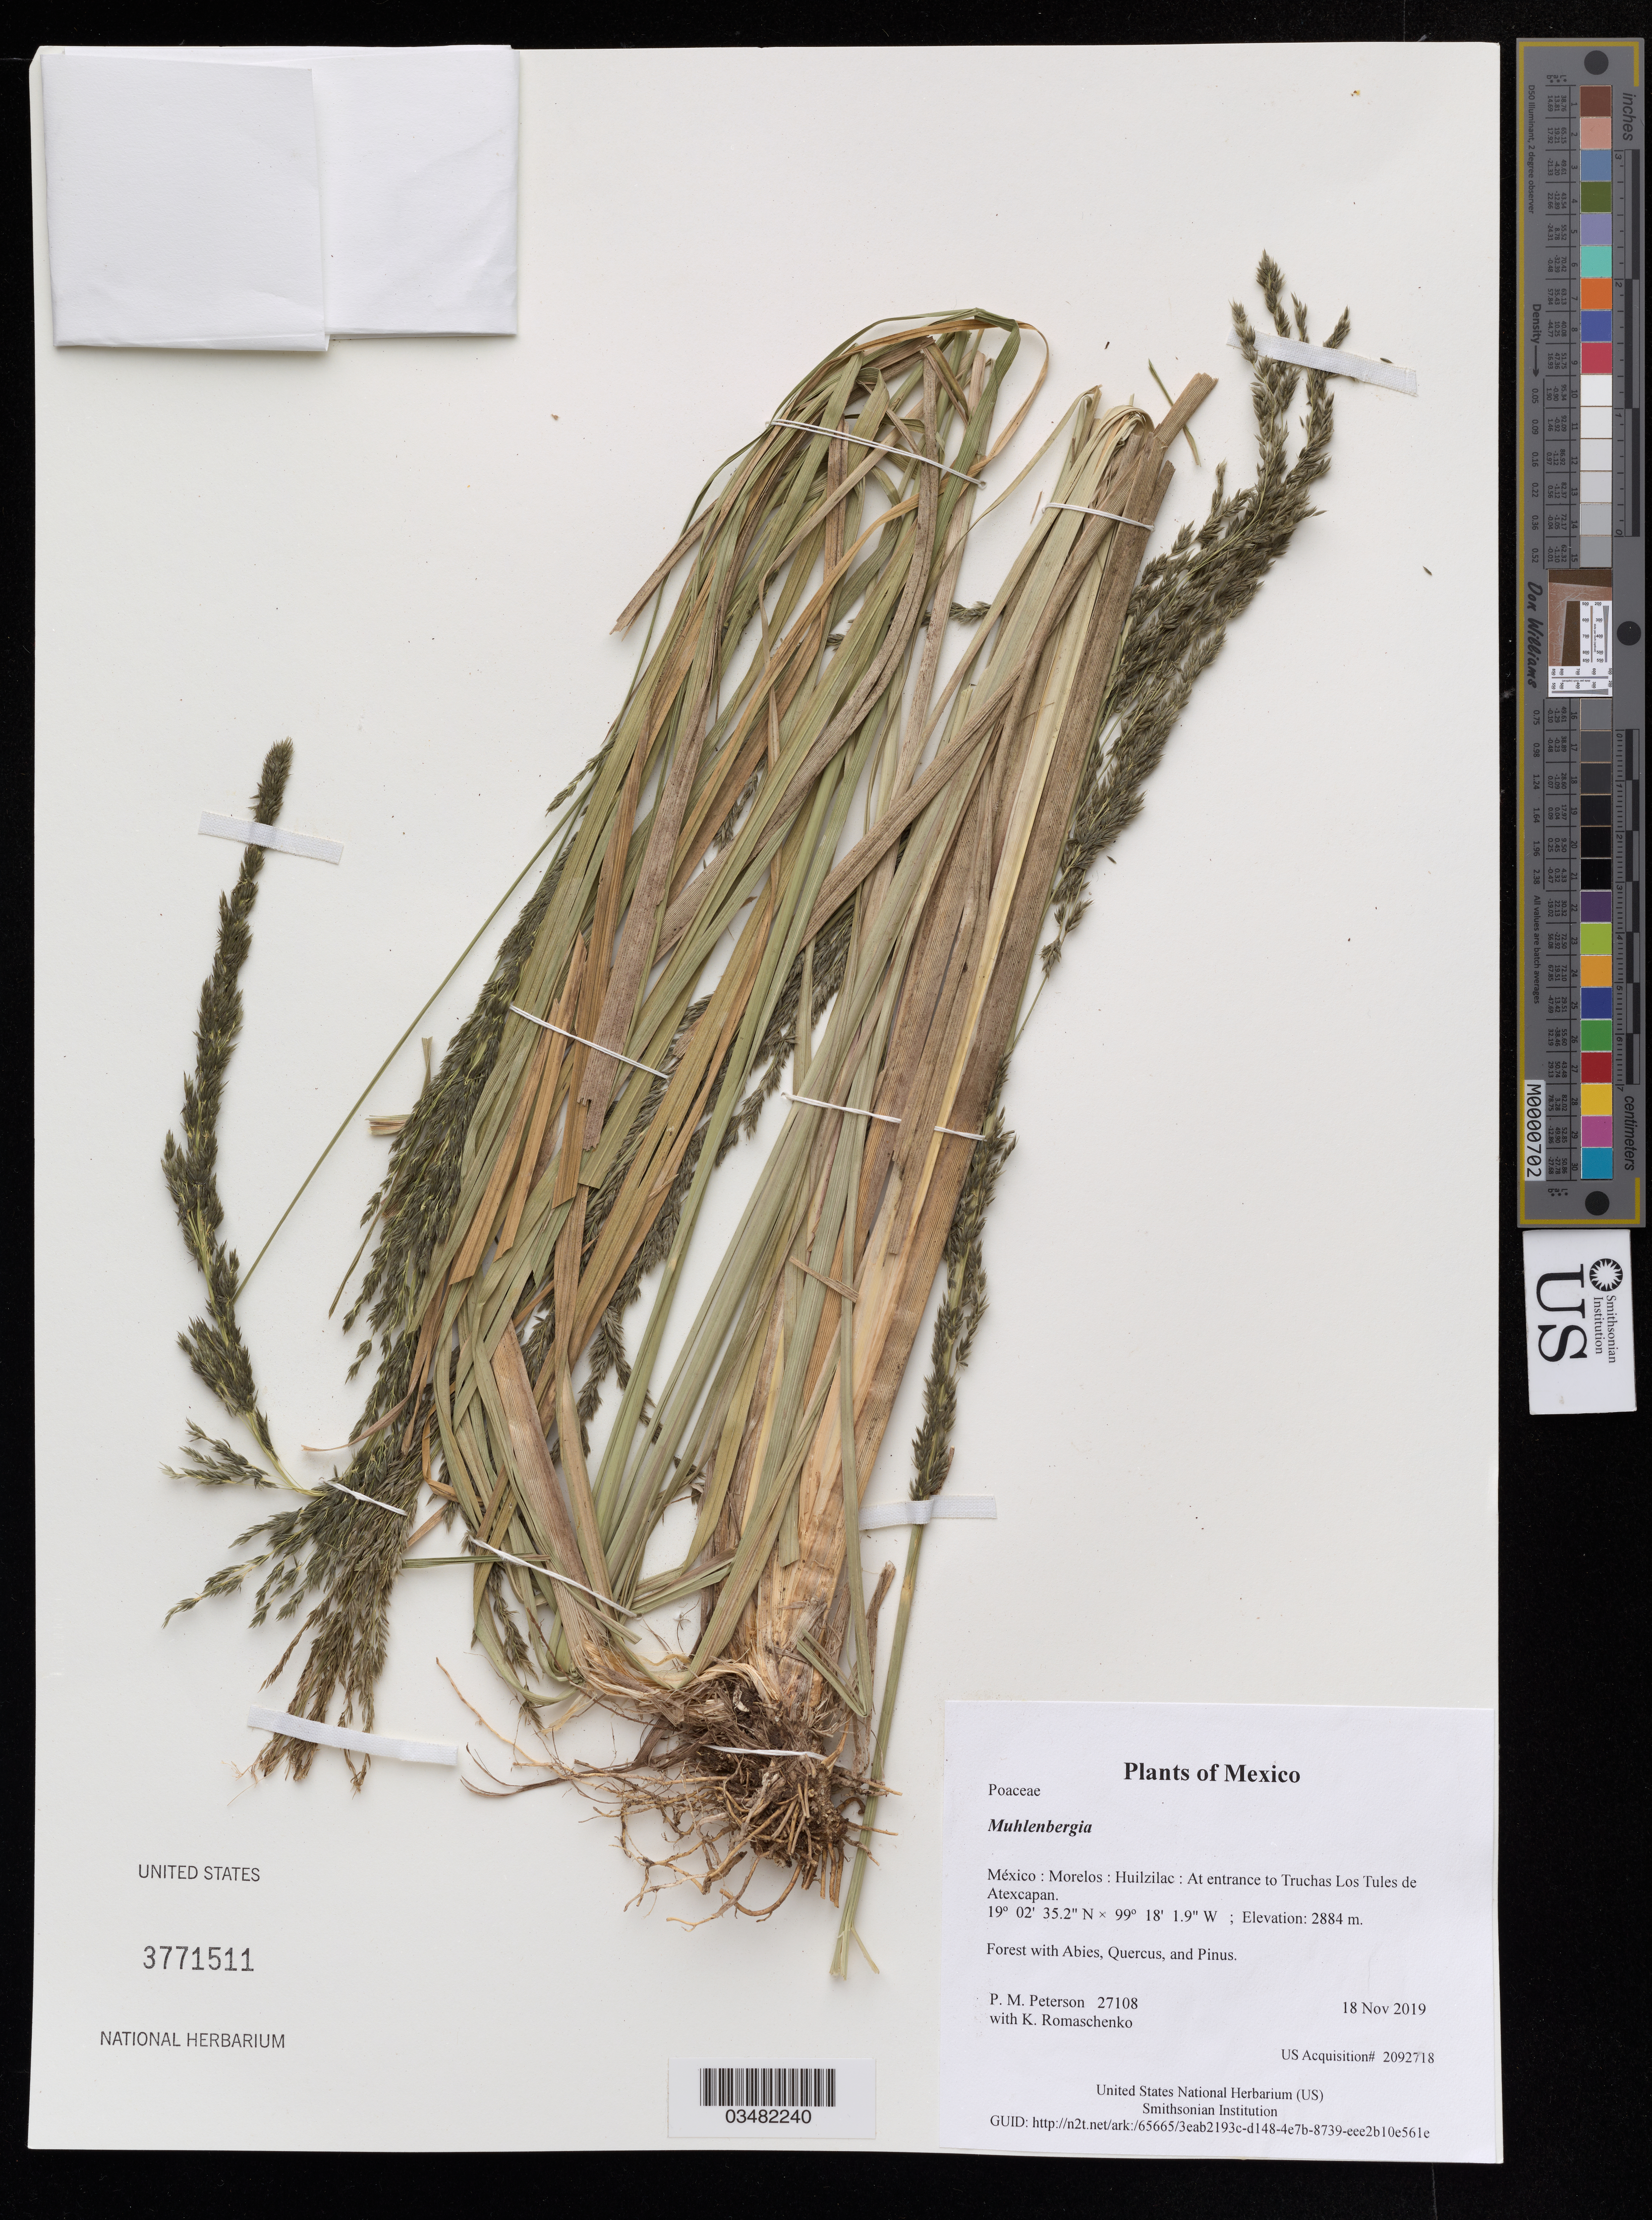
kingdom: Plantae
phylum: Tracheophyta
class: Liliopsida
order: Poales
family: Poaceae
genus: Muhlenbergia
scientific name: Muhlenbergia (Trichochloa) sp.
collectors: P. M. Peterson & K. Romaschenko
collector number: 27108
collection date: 2019-11-18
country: México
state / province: Morelos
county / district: Huilzilac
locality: At entrance to Truchas Los Tules de Atexcapan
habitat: Forest with Abies, Quercus, and Pinus.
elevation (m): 2884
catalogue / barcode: US 3771511